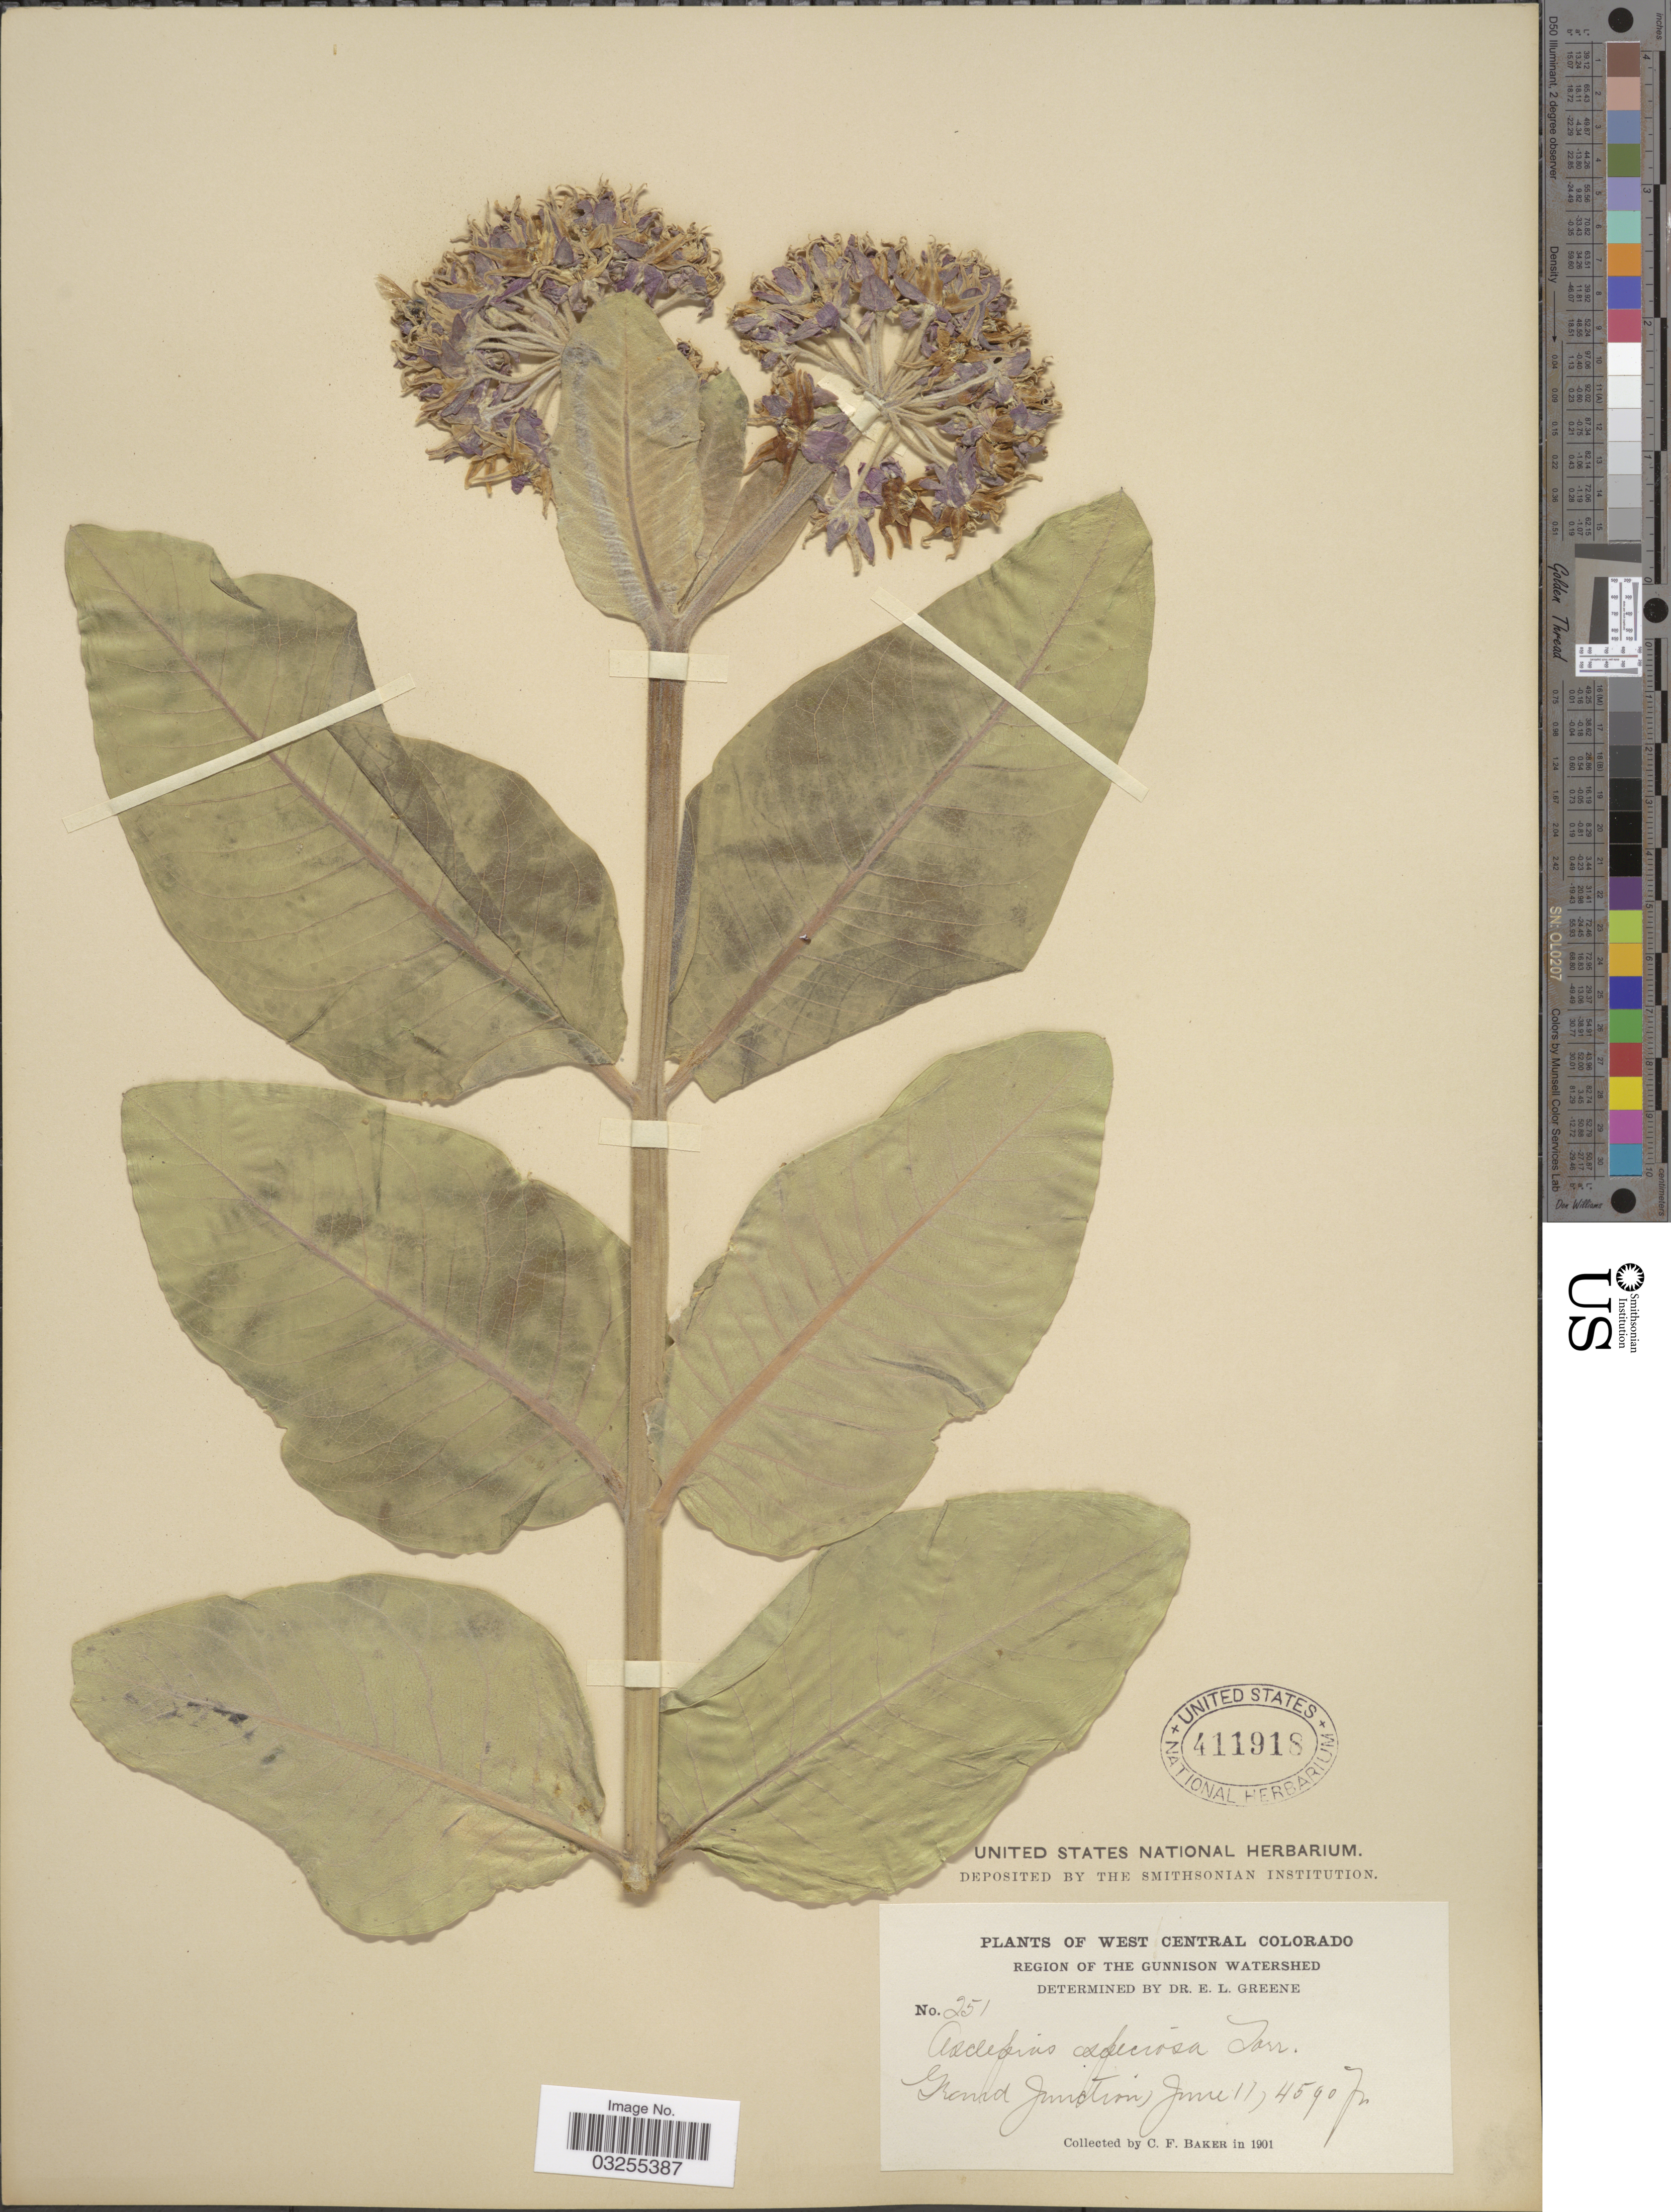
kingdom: Plantae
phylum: Tracheophyta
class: Magnoliopsida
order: Gentianales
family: Apocynaceae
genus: Asclepias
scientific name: Asclepias speciosa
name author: Torr.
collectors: C. F. Baker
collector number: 251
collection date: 1901-06-11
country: United States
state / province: Colorado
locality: West Central Colorado. Region of the Gunnison Watershed. Grand Junction.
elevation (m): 1399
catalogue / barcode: US 411918